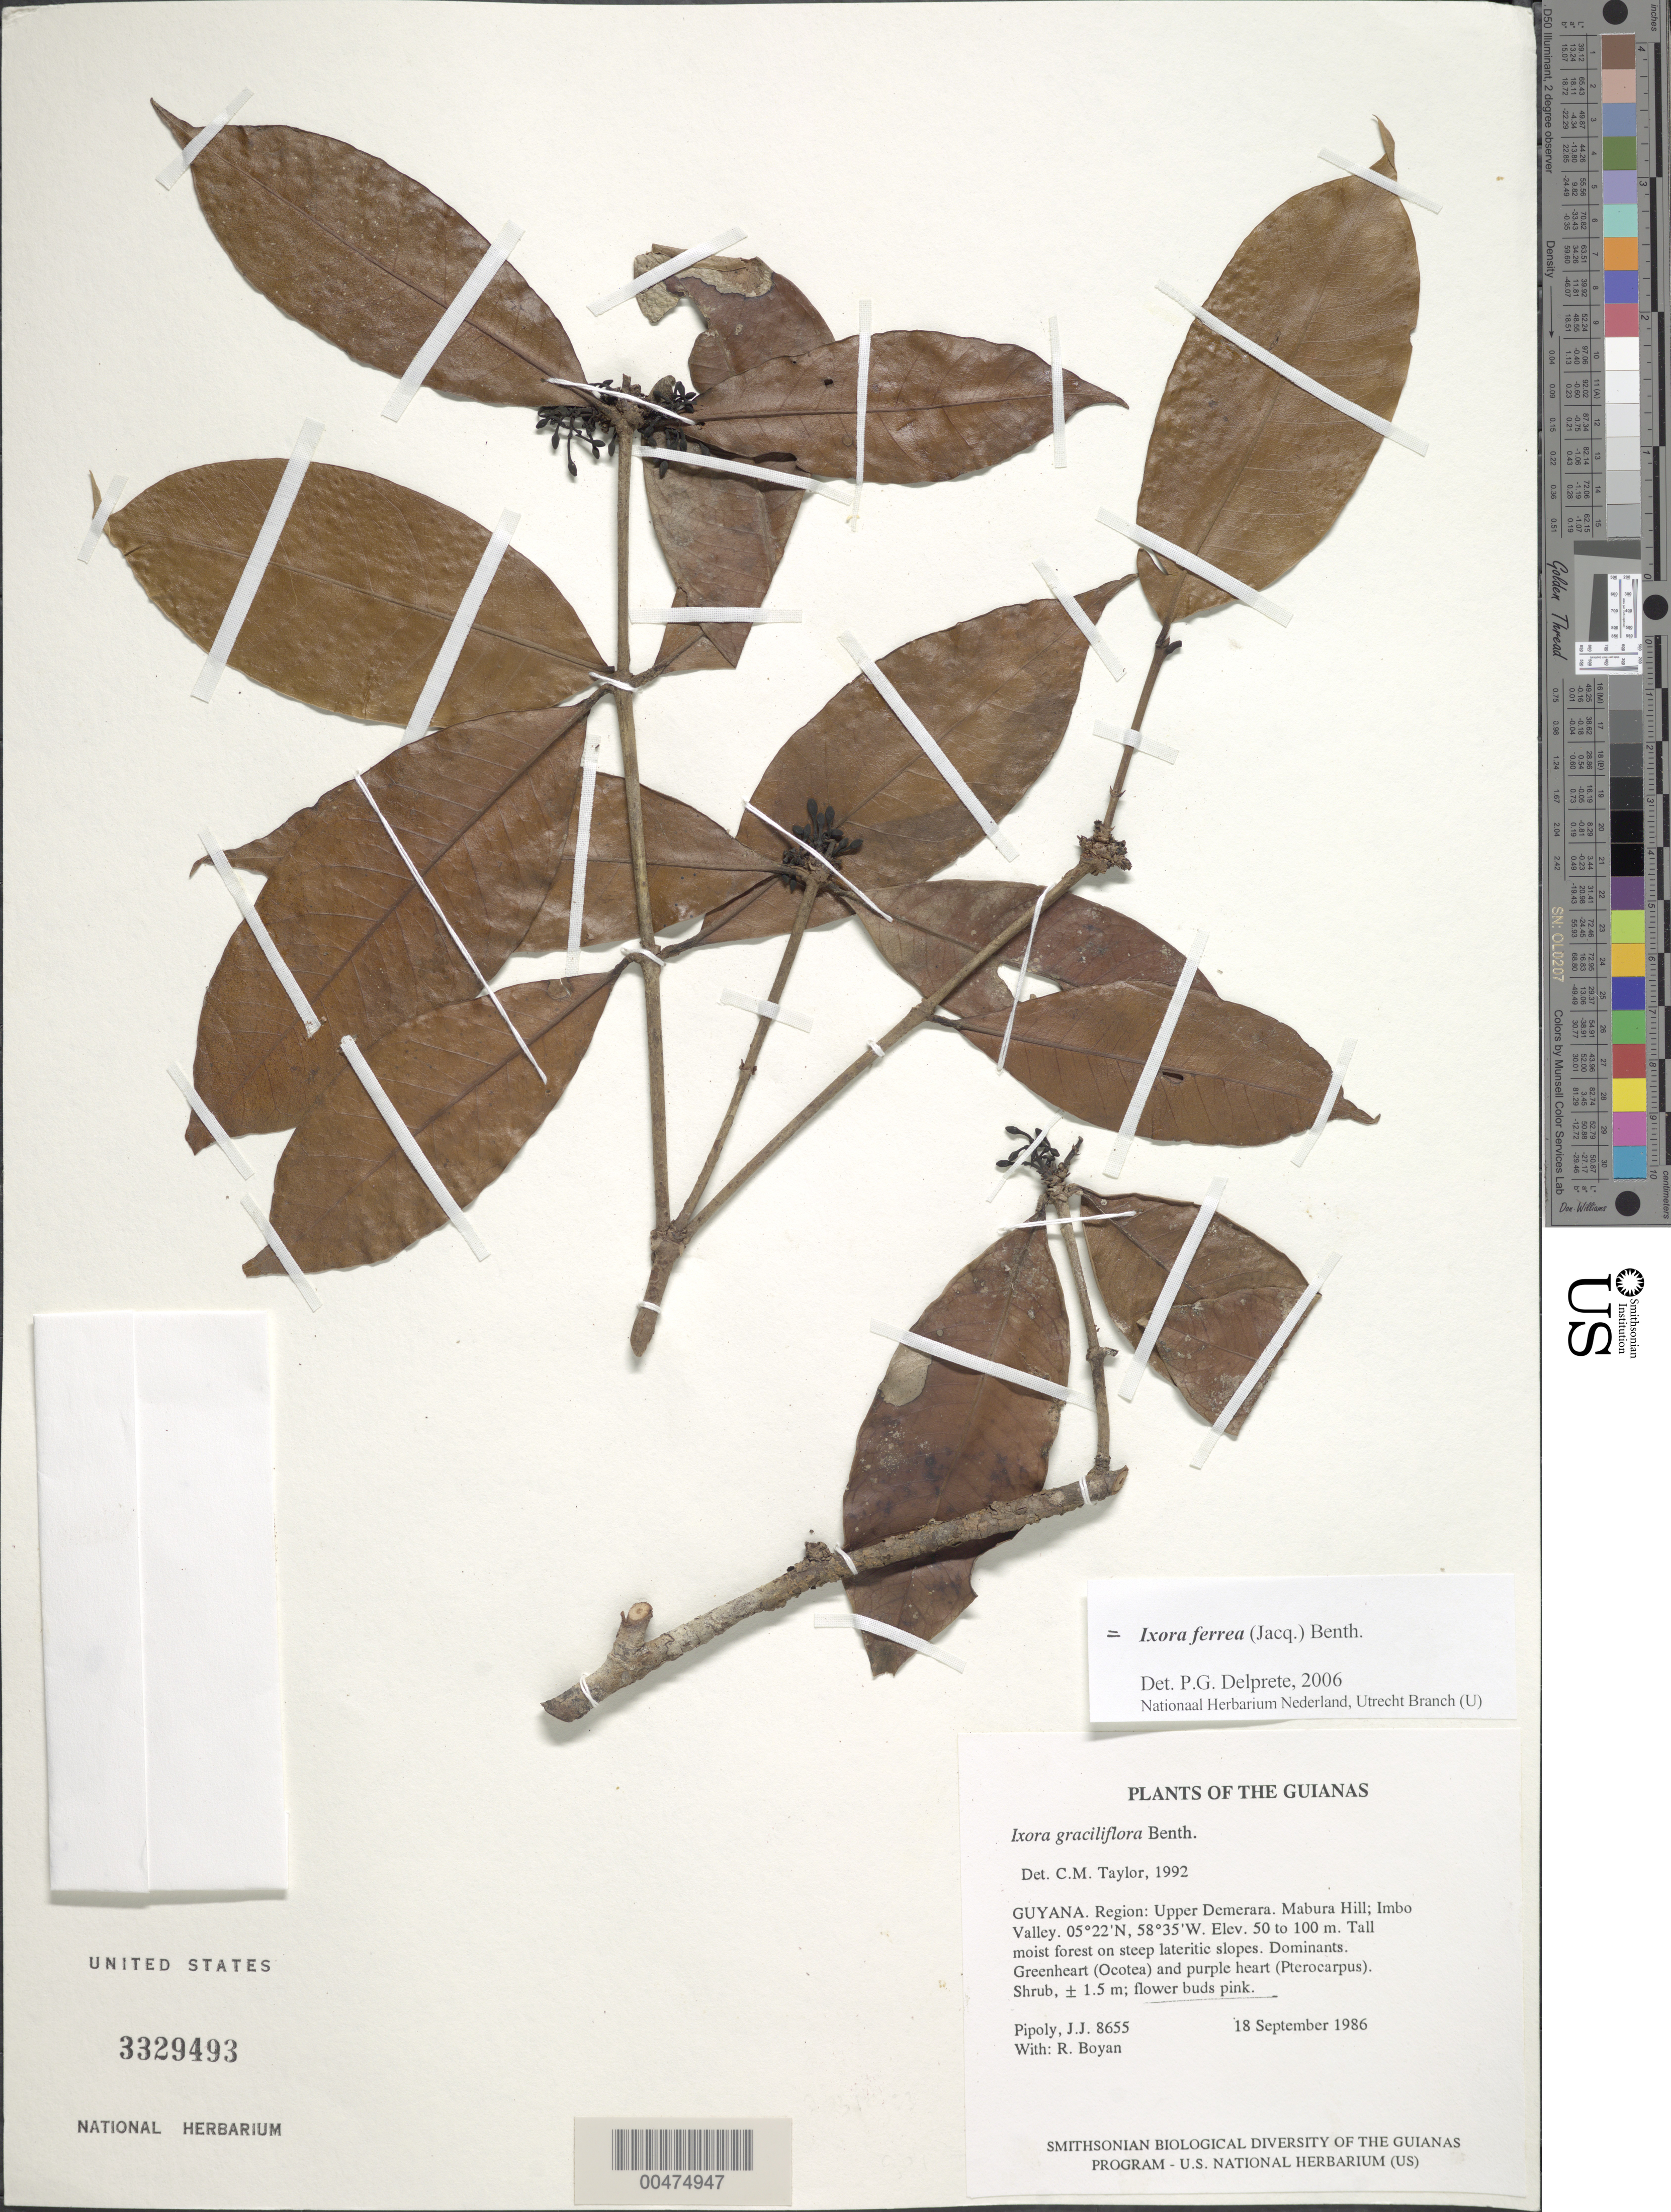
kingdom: Plantae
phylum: Tracheophyta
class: Magnoliopsida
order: Gentianales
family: Rubiaceae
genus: Ixora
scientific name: Ixora ferrea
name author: (Jacq.) Benth.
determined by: Delprete, P. G., Herb. de Guyane Cay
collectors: J. J. Pipoly & R. Boyan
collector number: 8655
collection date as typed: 18 September 1986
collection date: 1986-09-18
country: Guyana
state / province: U. Demerara-Berbice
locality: Mabura Hill; Imbo Valley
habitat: Tall moist forest on steep lateritic slopes. Dominants. Greenheart (Ocotea) and purple heart (Pterocarpus)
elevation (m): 50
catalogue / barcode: US 3329493